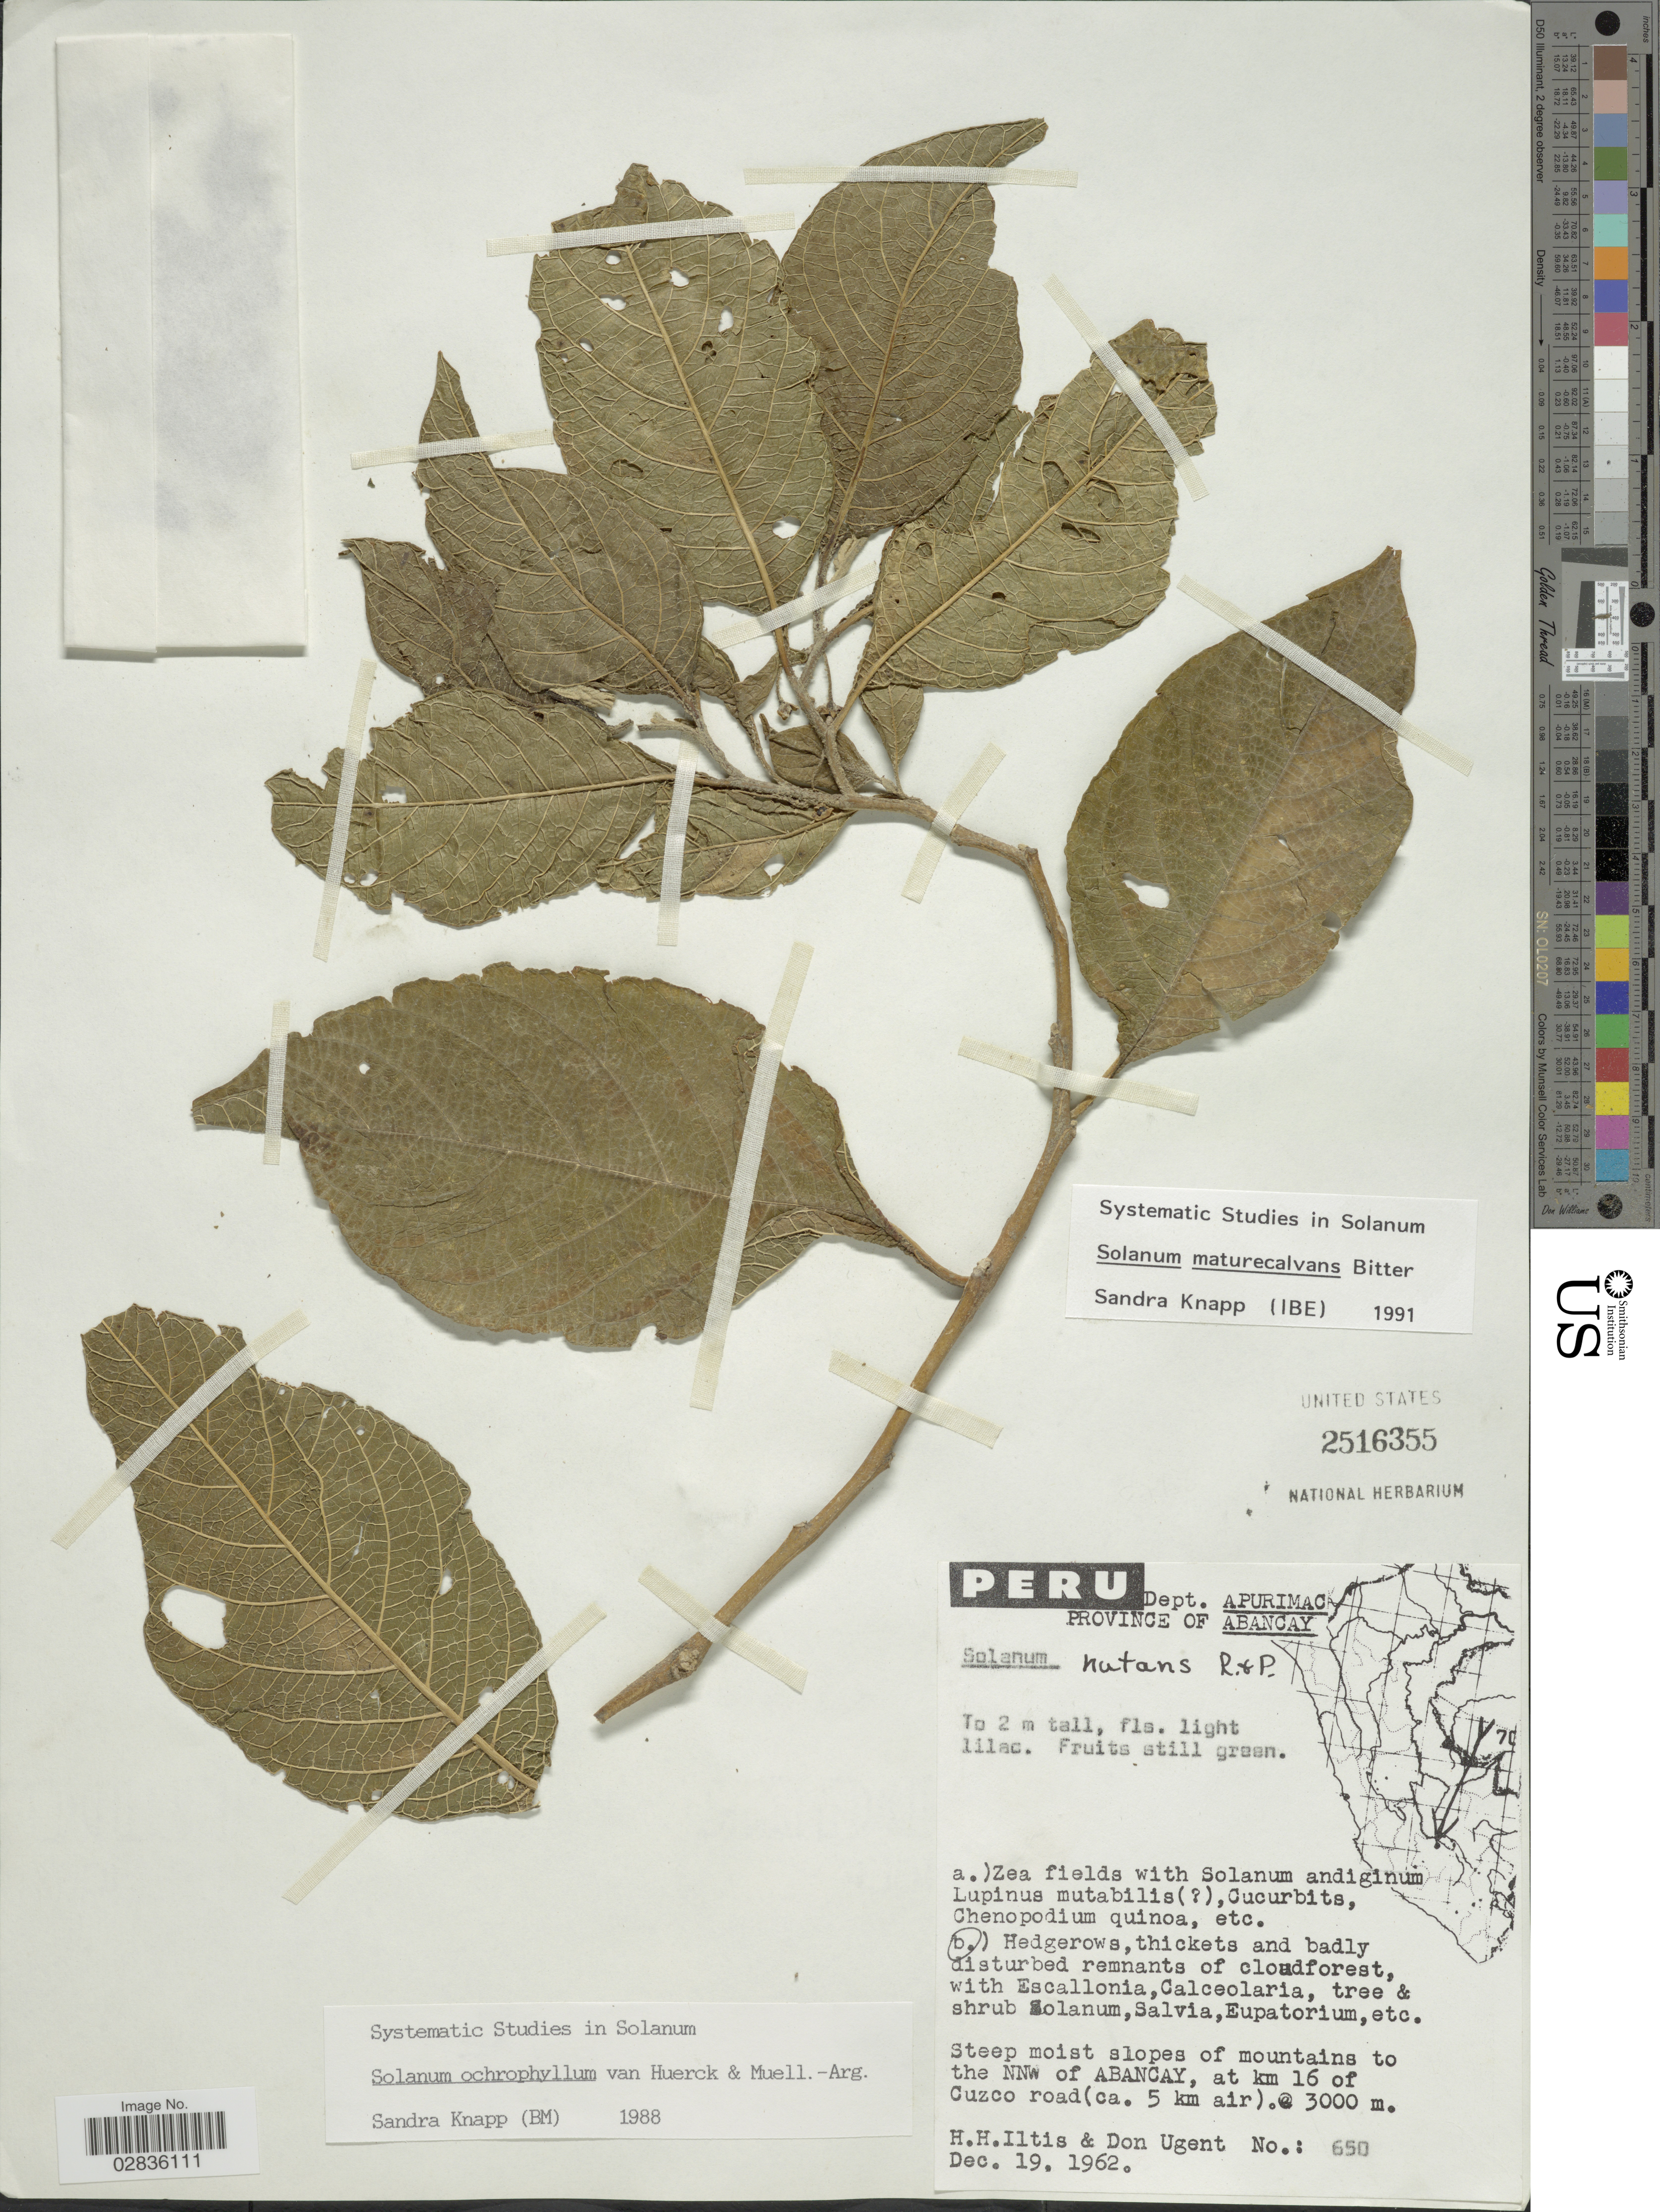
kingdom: Plantae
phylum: Tracheophyta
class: Magnoliopsida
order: Solanales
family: Solanaceae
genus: Solanum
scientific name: Solanum maturecalvans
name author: Bitter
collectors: H. H. Iltis & D. Ugent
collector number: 650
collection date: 1962-12-19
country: Peru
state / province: Apurímac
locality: Dept. Apurimac. Province of Abancay. Steep moist slopes of mountains to the NNW of Abancay, at km 16 of Cuzco road (ca. 5 km air).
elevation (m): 3000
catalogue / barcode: US 2516355